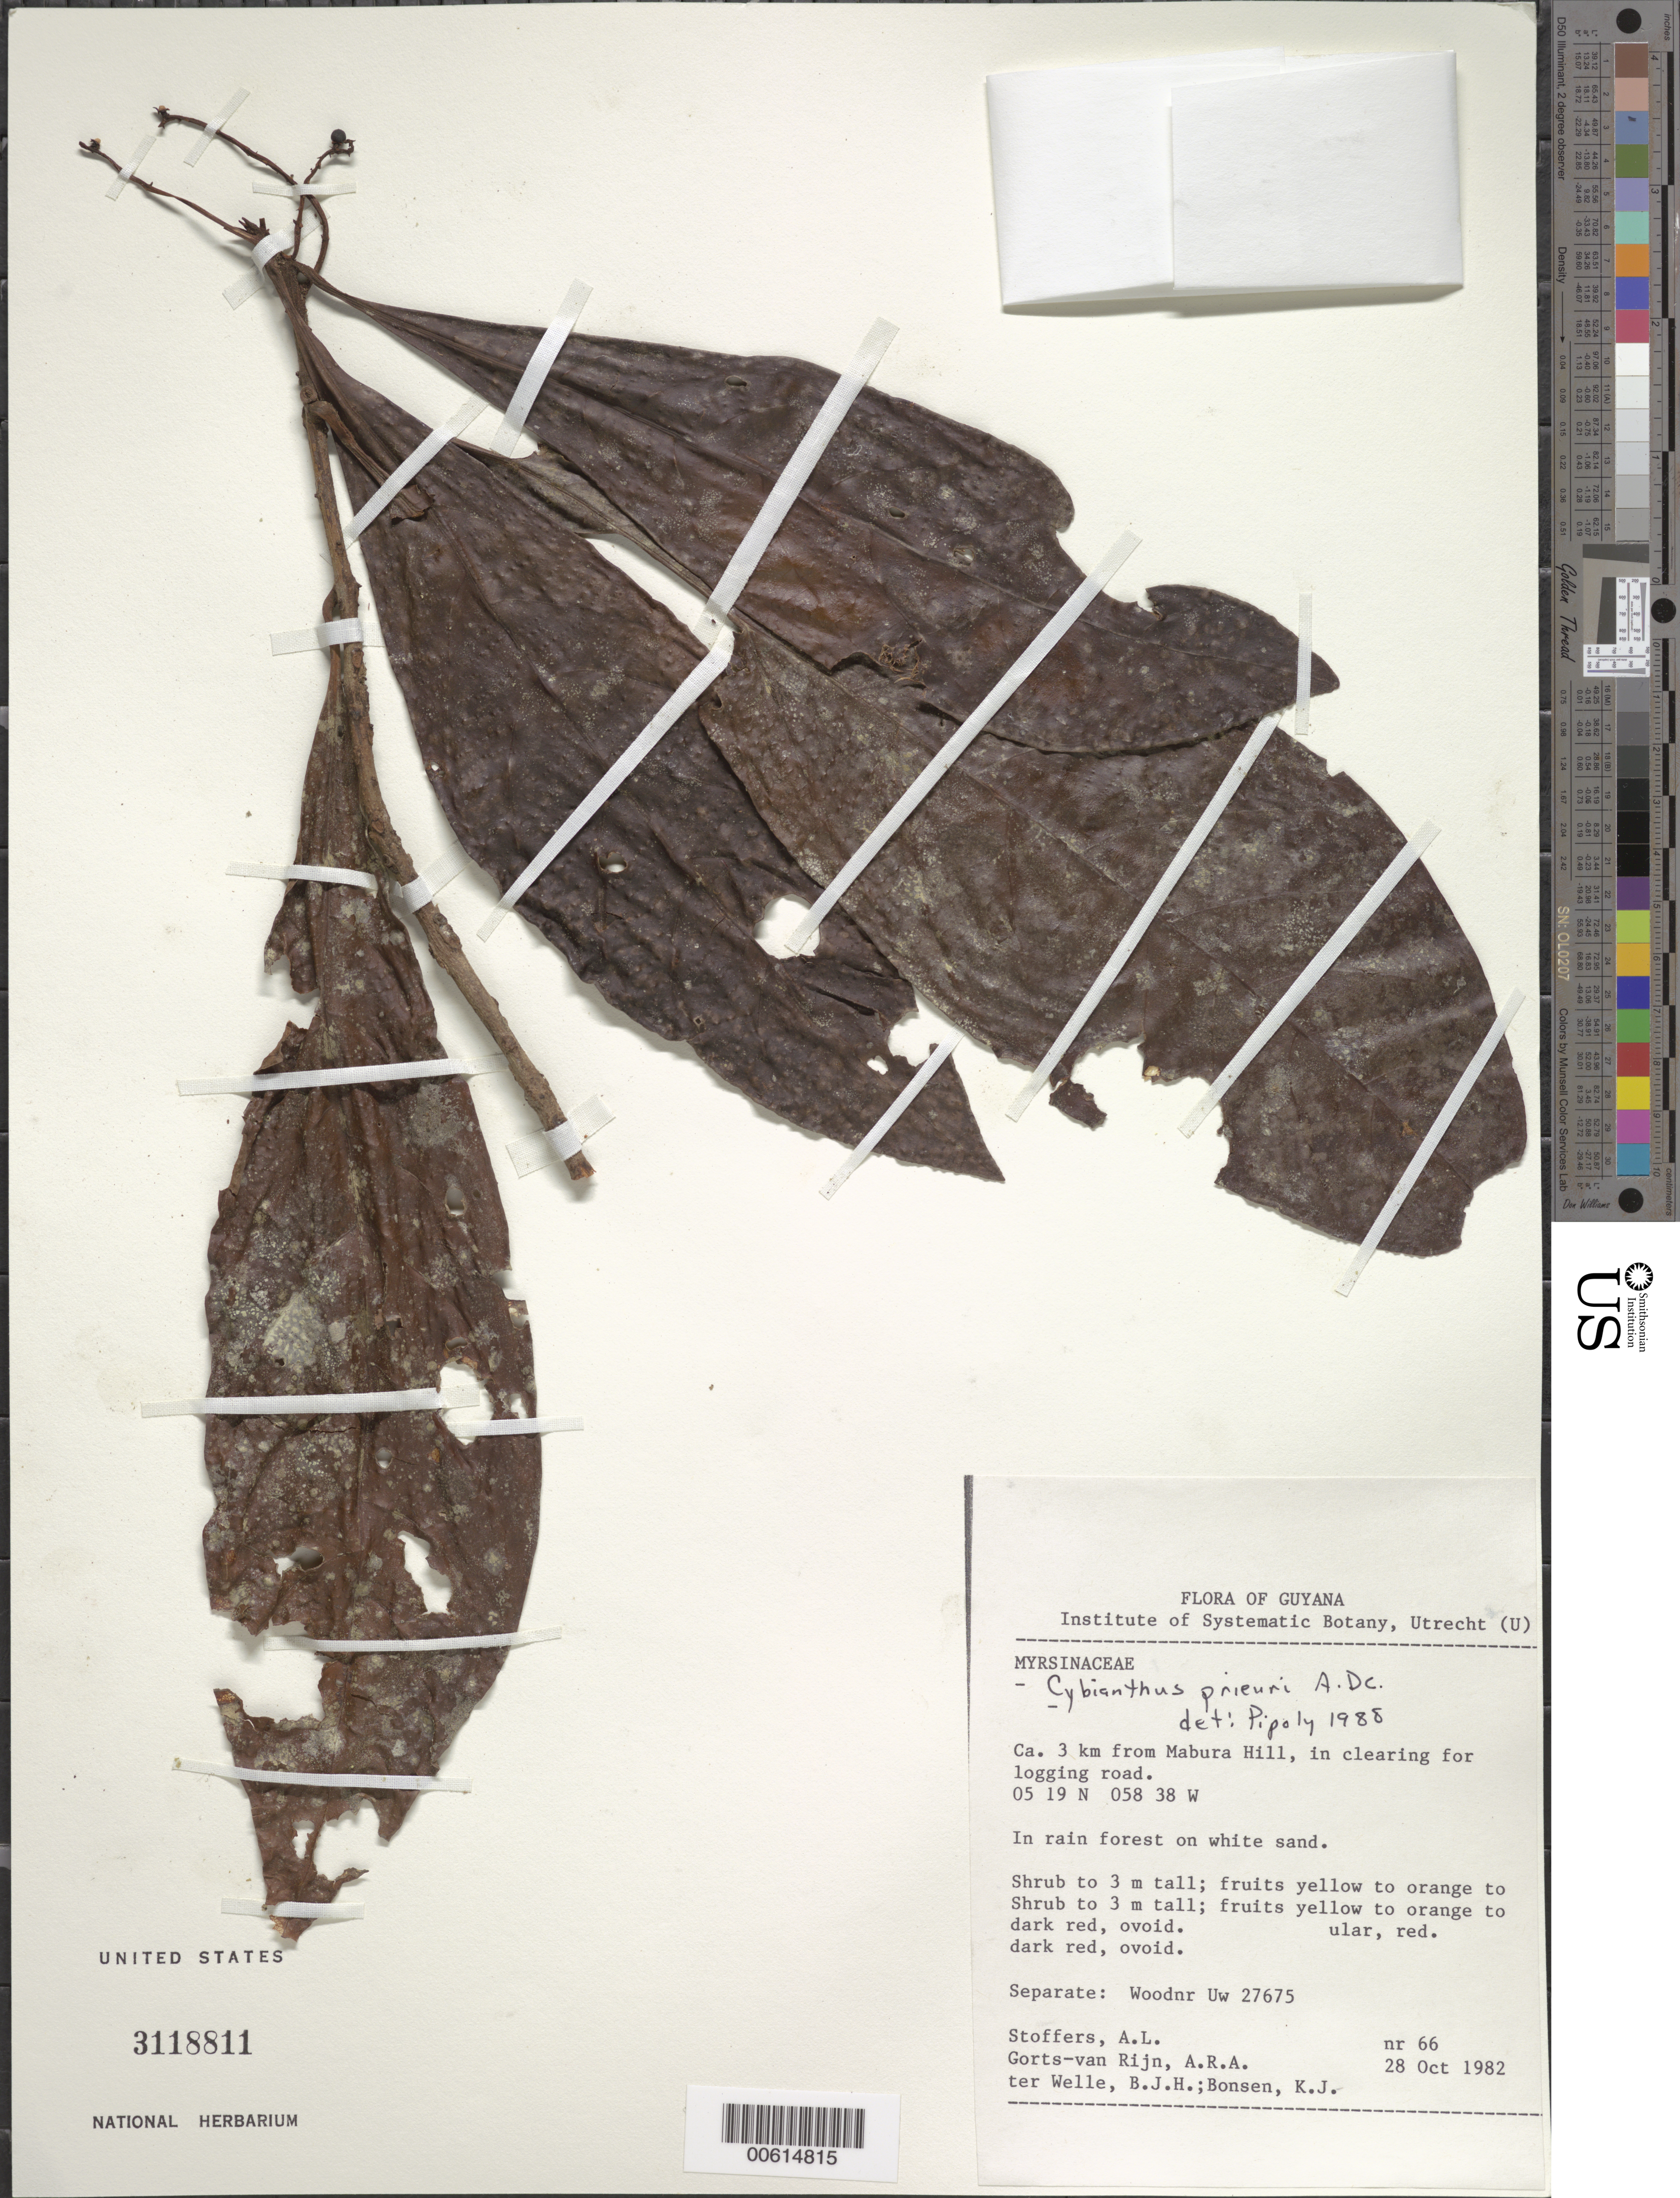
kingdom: Plantae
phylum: Tracheophyta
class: Magnoliopsida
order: Ericales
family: Primulaceae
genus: Cybianthus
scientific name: Cybianthus prieurii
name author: A. DC.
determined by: Pipoly, J. J., III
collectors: A. Stoffers, A. .R. A. Görts-van Rijn, B. Welle & K. Bonsen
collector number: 66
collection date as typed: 28-Oct-82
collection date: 1982-10-28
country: Guyana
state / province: U. Demerara-Berbice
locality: Mabura Hill, ca. 3 km from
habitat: Rainforest on white sand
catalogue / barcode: US 3118811